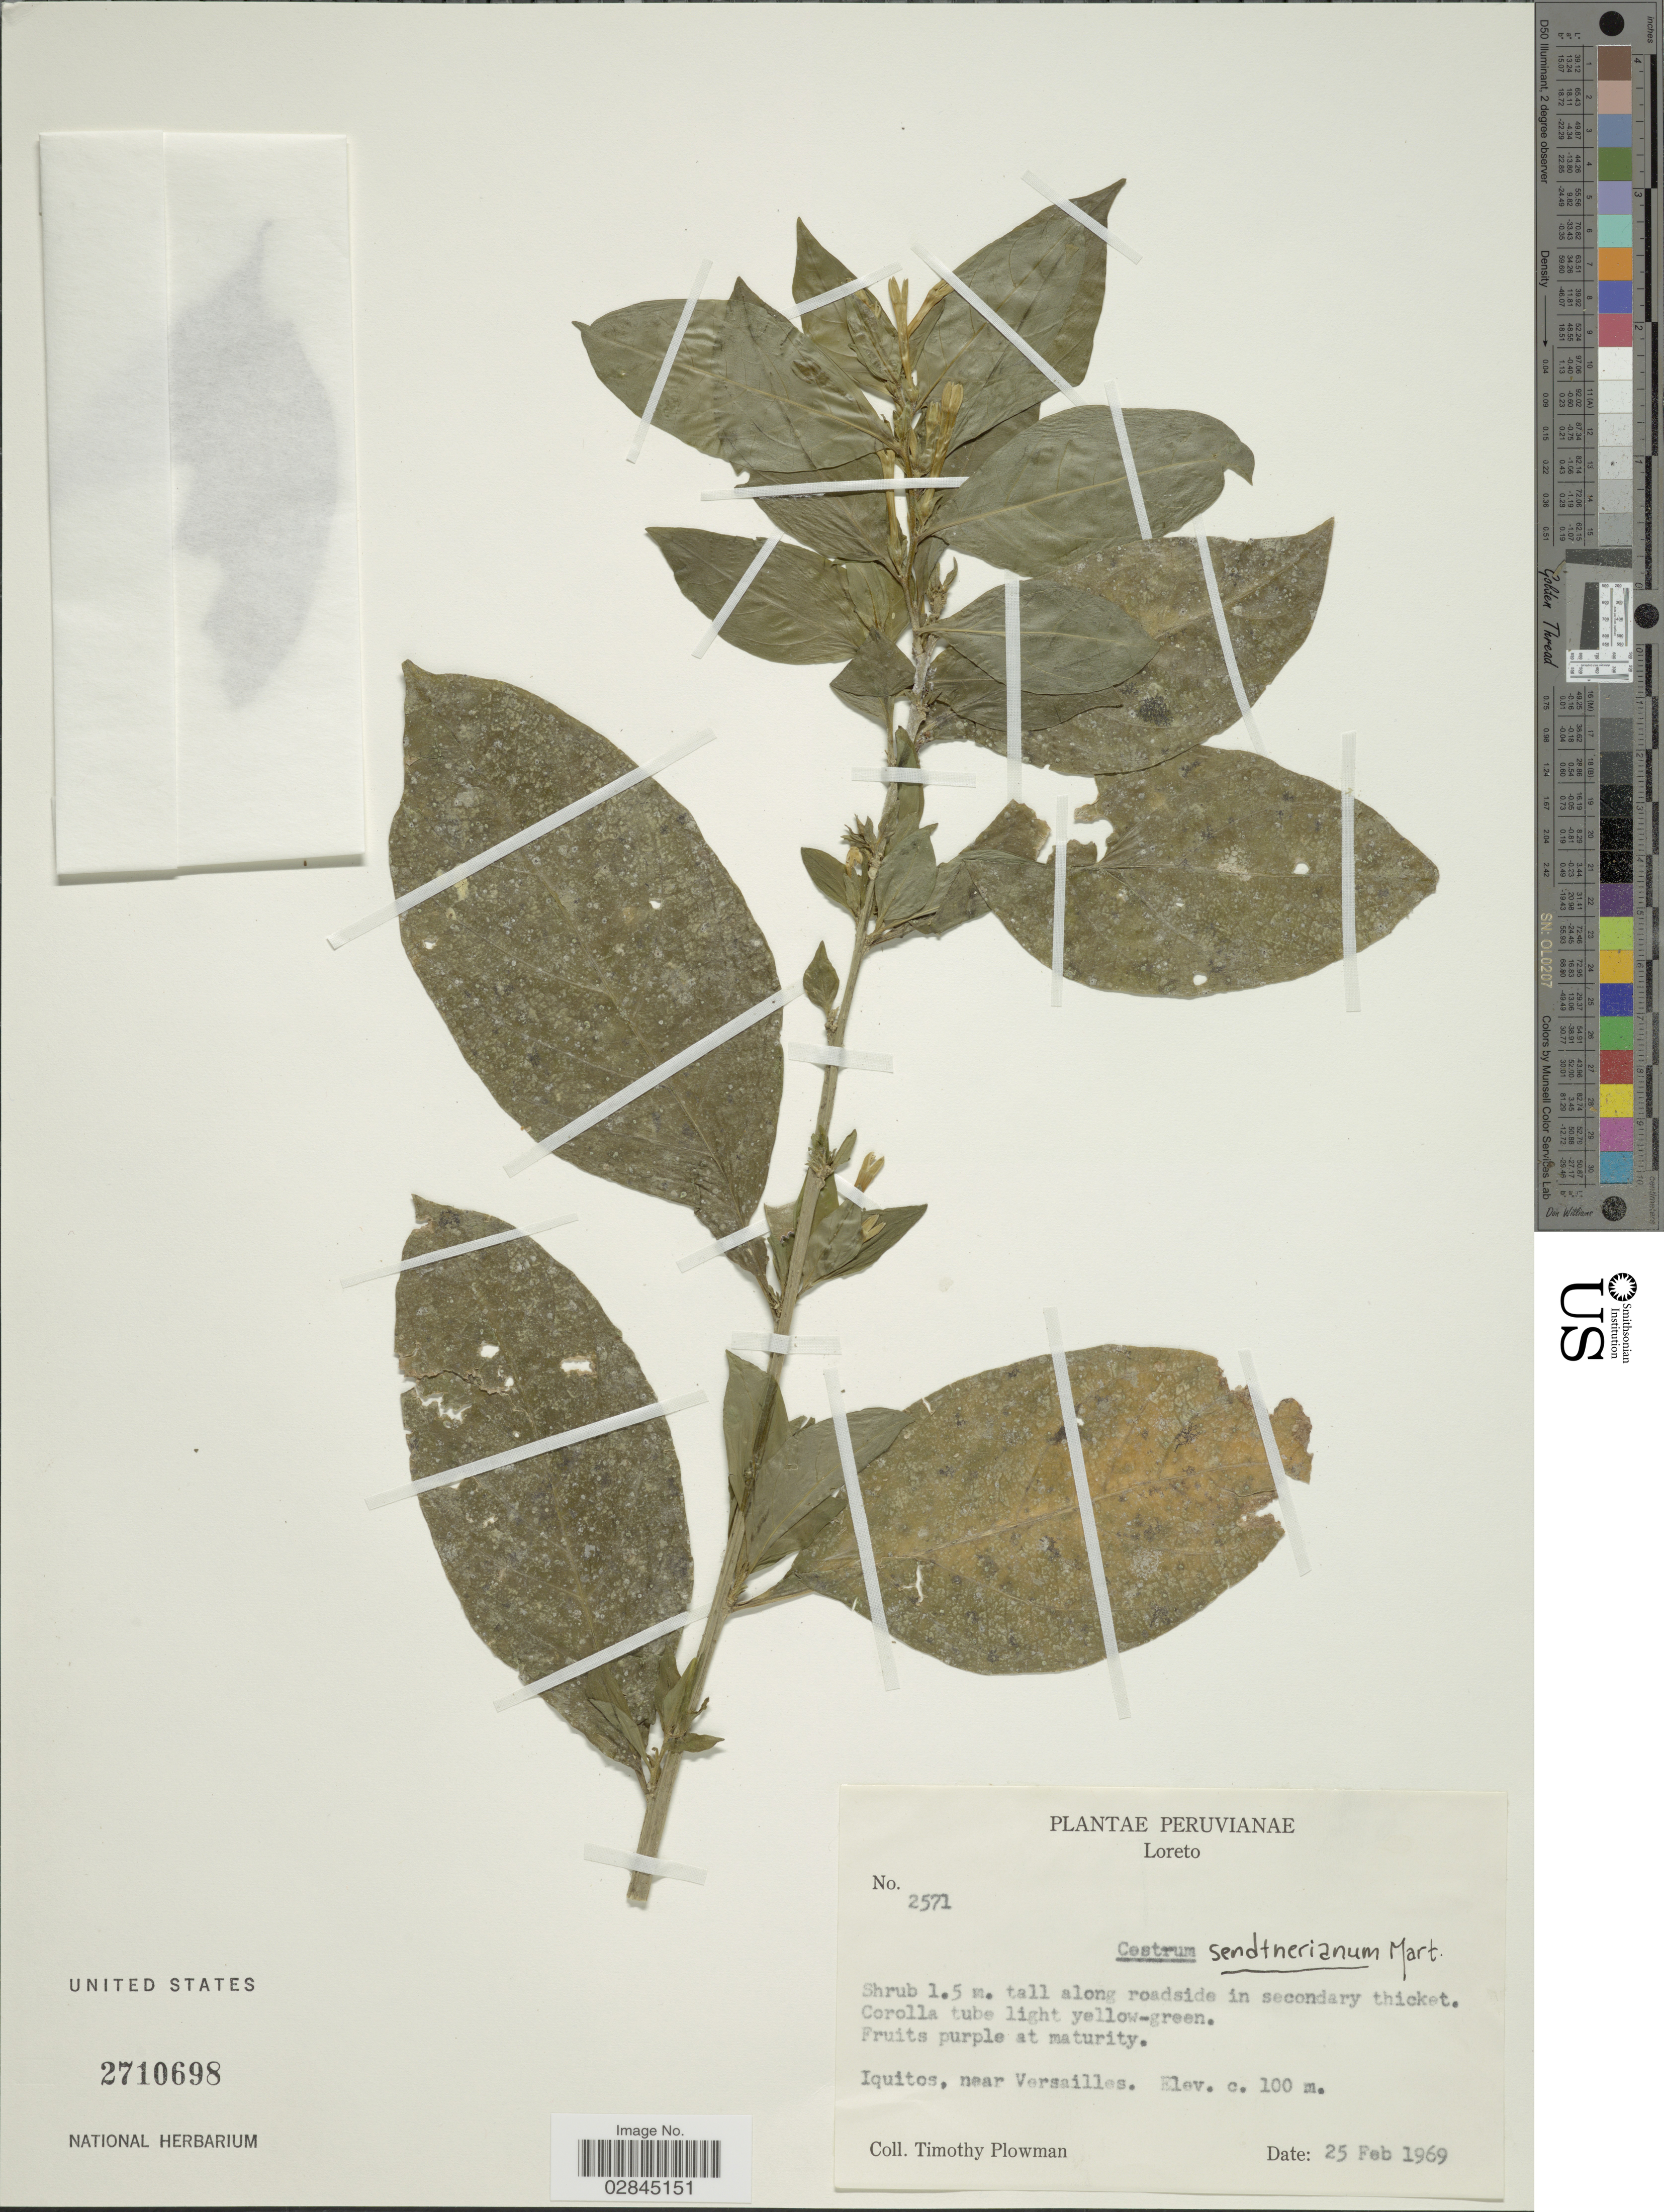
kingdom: Plantae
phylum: Tracheophyta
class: Magnoliopsida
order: Solanales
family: Solanaceae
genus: Cestrum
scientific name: Cestrum sendtnerianum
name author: Mart. ex Sendtn.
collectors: T. Plowman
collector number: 2571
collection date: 1969-02-25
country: Peru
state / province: Loreto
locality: Iquitos, near Versailles.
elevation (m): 100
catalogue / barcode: US 2710698